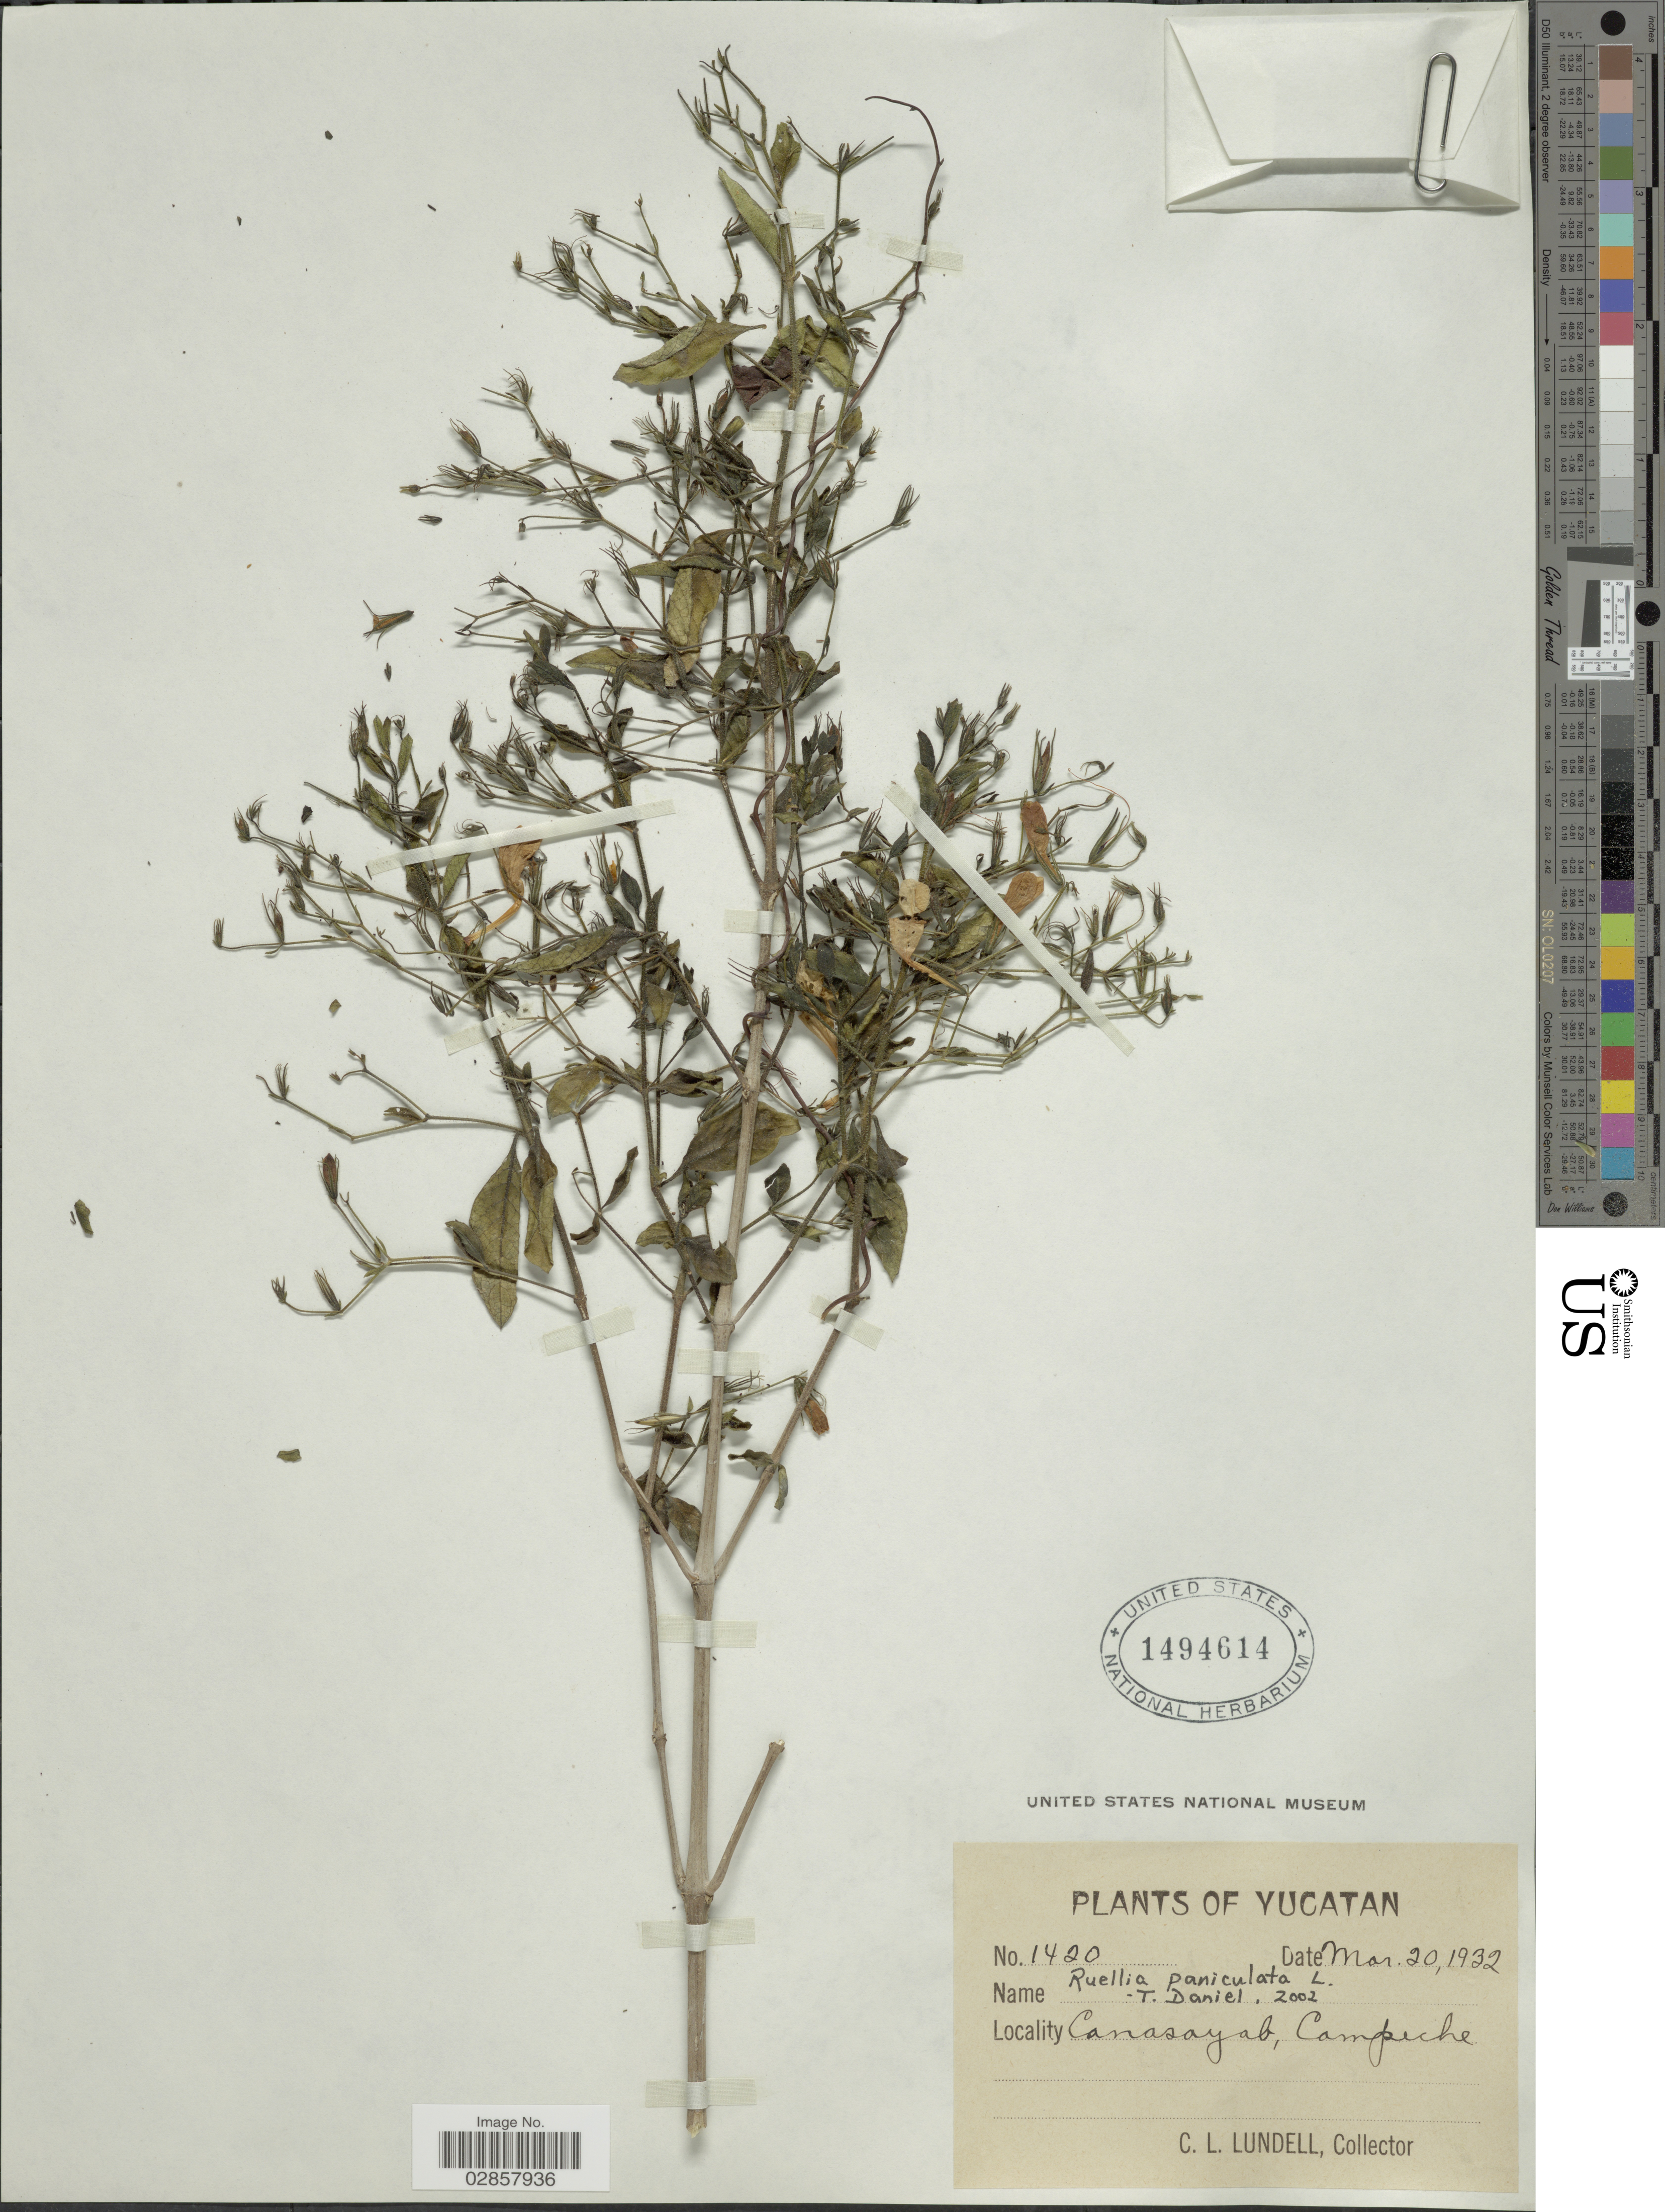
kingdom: Plantae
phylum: Tracheophyta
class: Magnoliopsida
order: Lamiales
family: Acanthaceae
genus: Ruellia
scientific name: Ruellia paniculata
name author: L.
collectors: C. L. Lundell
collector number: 1420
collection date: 1932-03-20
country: Mexico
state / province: Yucatán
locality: Canasayab, Campeche.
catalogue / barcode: US 1494614